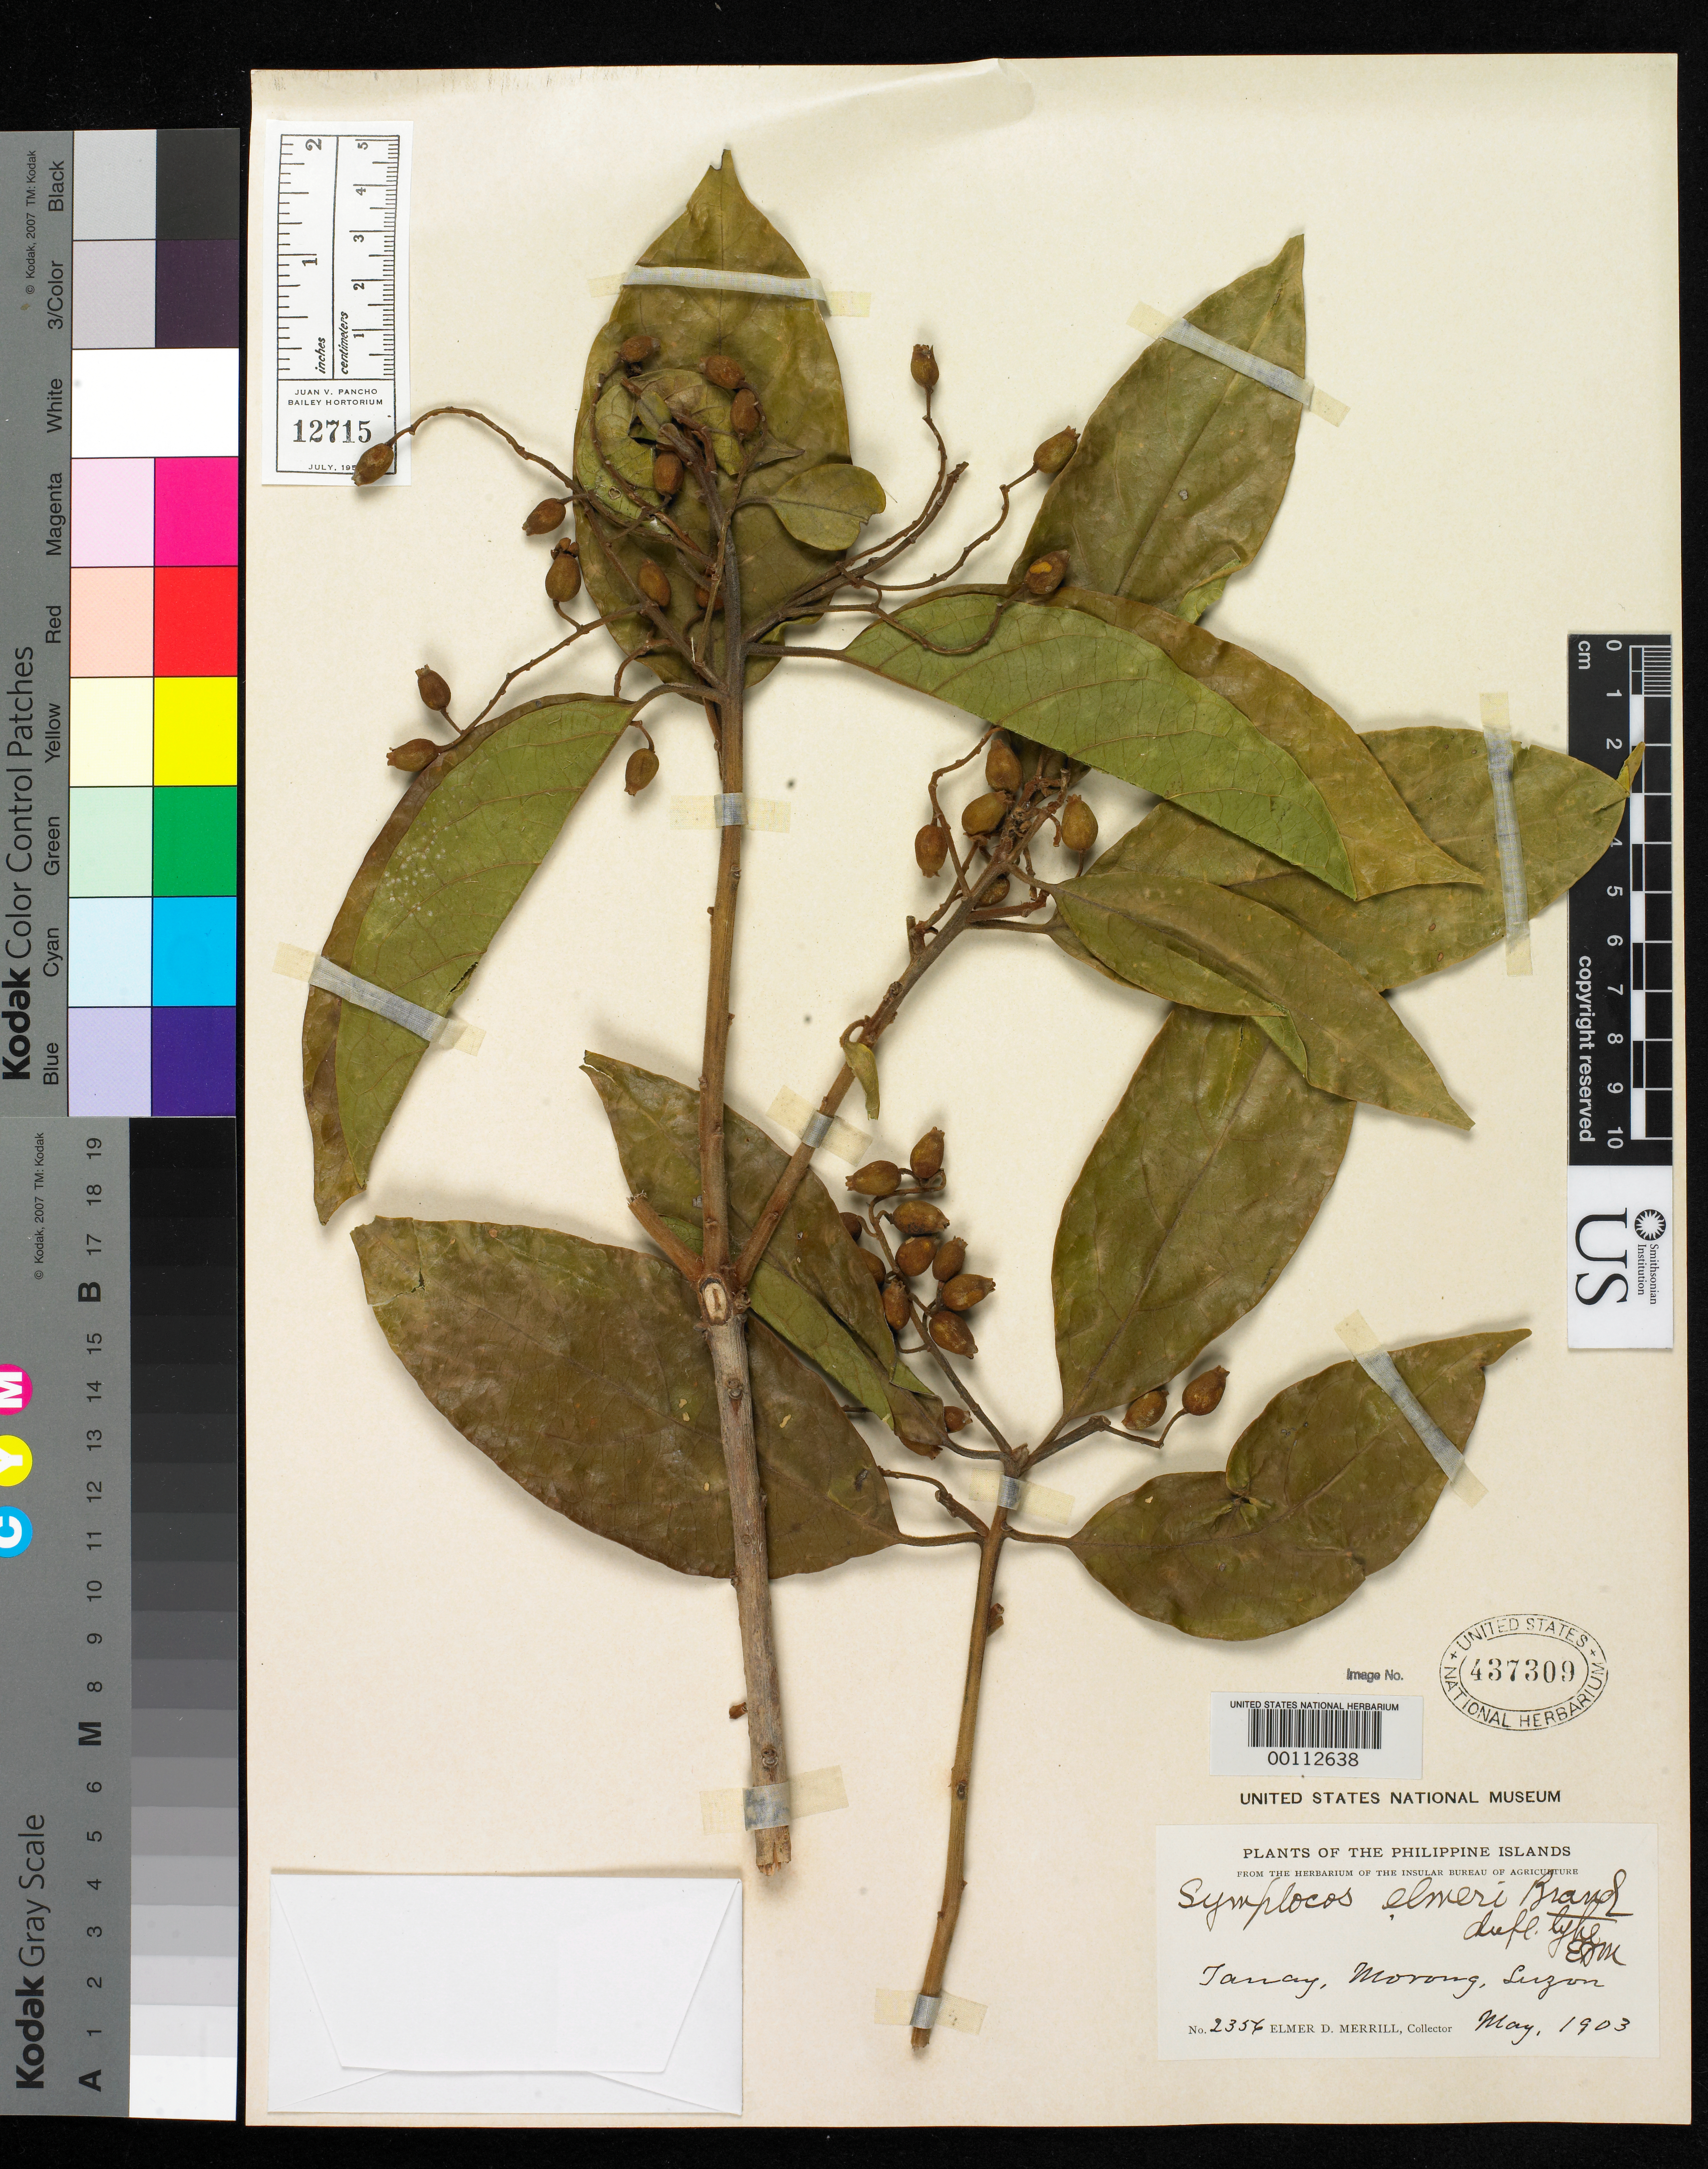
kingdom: Plantae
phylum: Tracheophyta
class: Magnoliopsida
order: Ericales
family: Symplocaceae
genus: Symplocos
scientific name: Symplocos elmeri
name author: Brand in Perkins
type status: Isotype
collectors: E. D. Merrill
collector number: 2356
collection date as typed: May 1903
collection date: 1903-05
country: Philippines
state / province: Calabarzon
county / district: Rizal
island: Luzon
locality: Monong - Tanag.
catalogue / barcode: US 437309